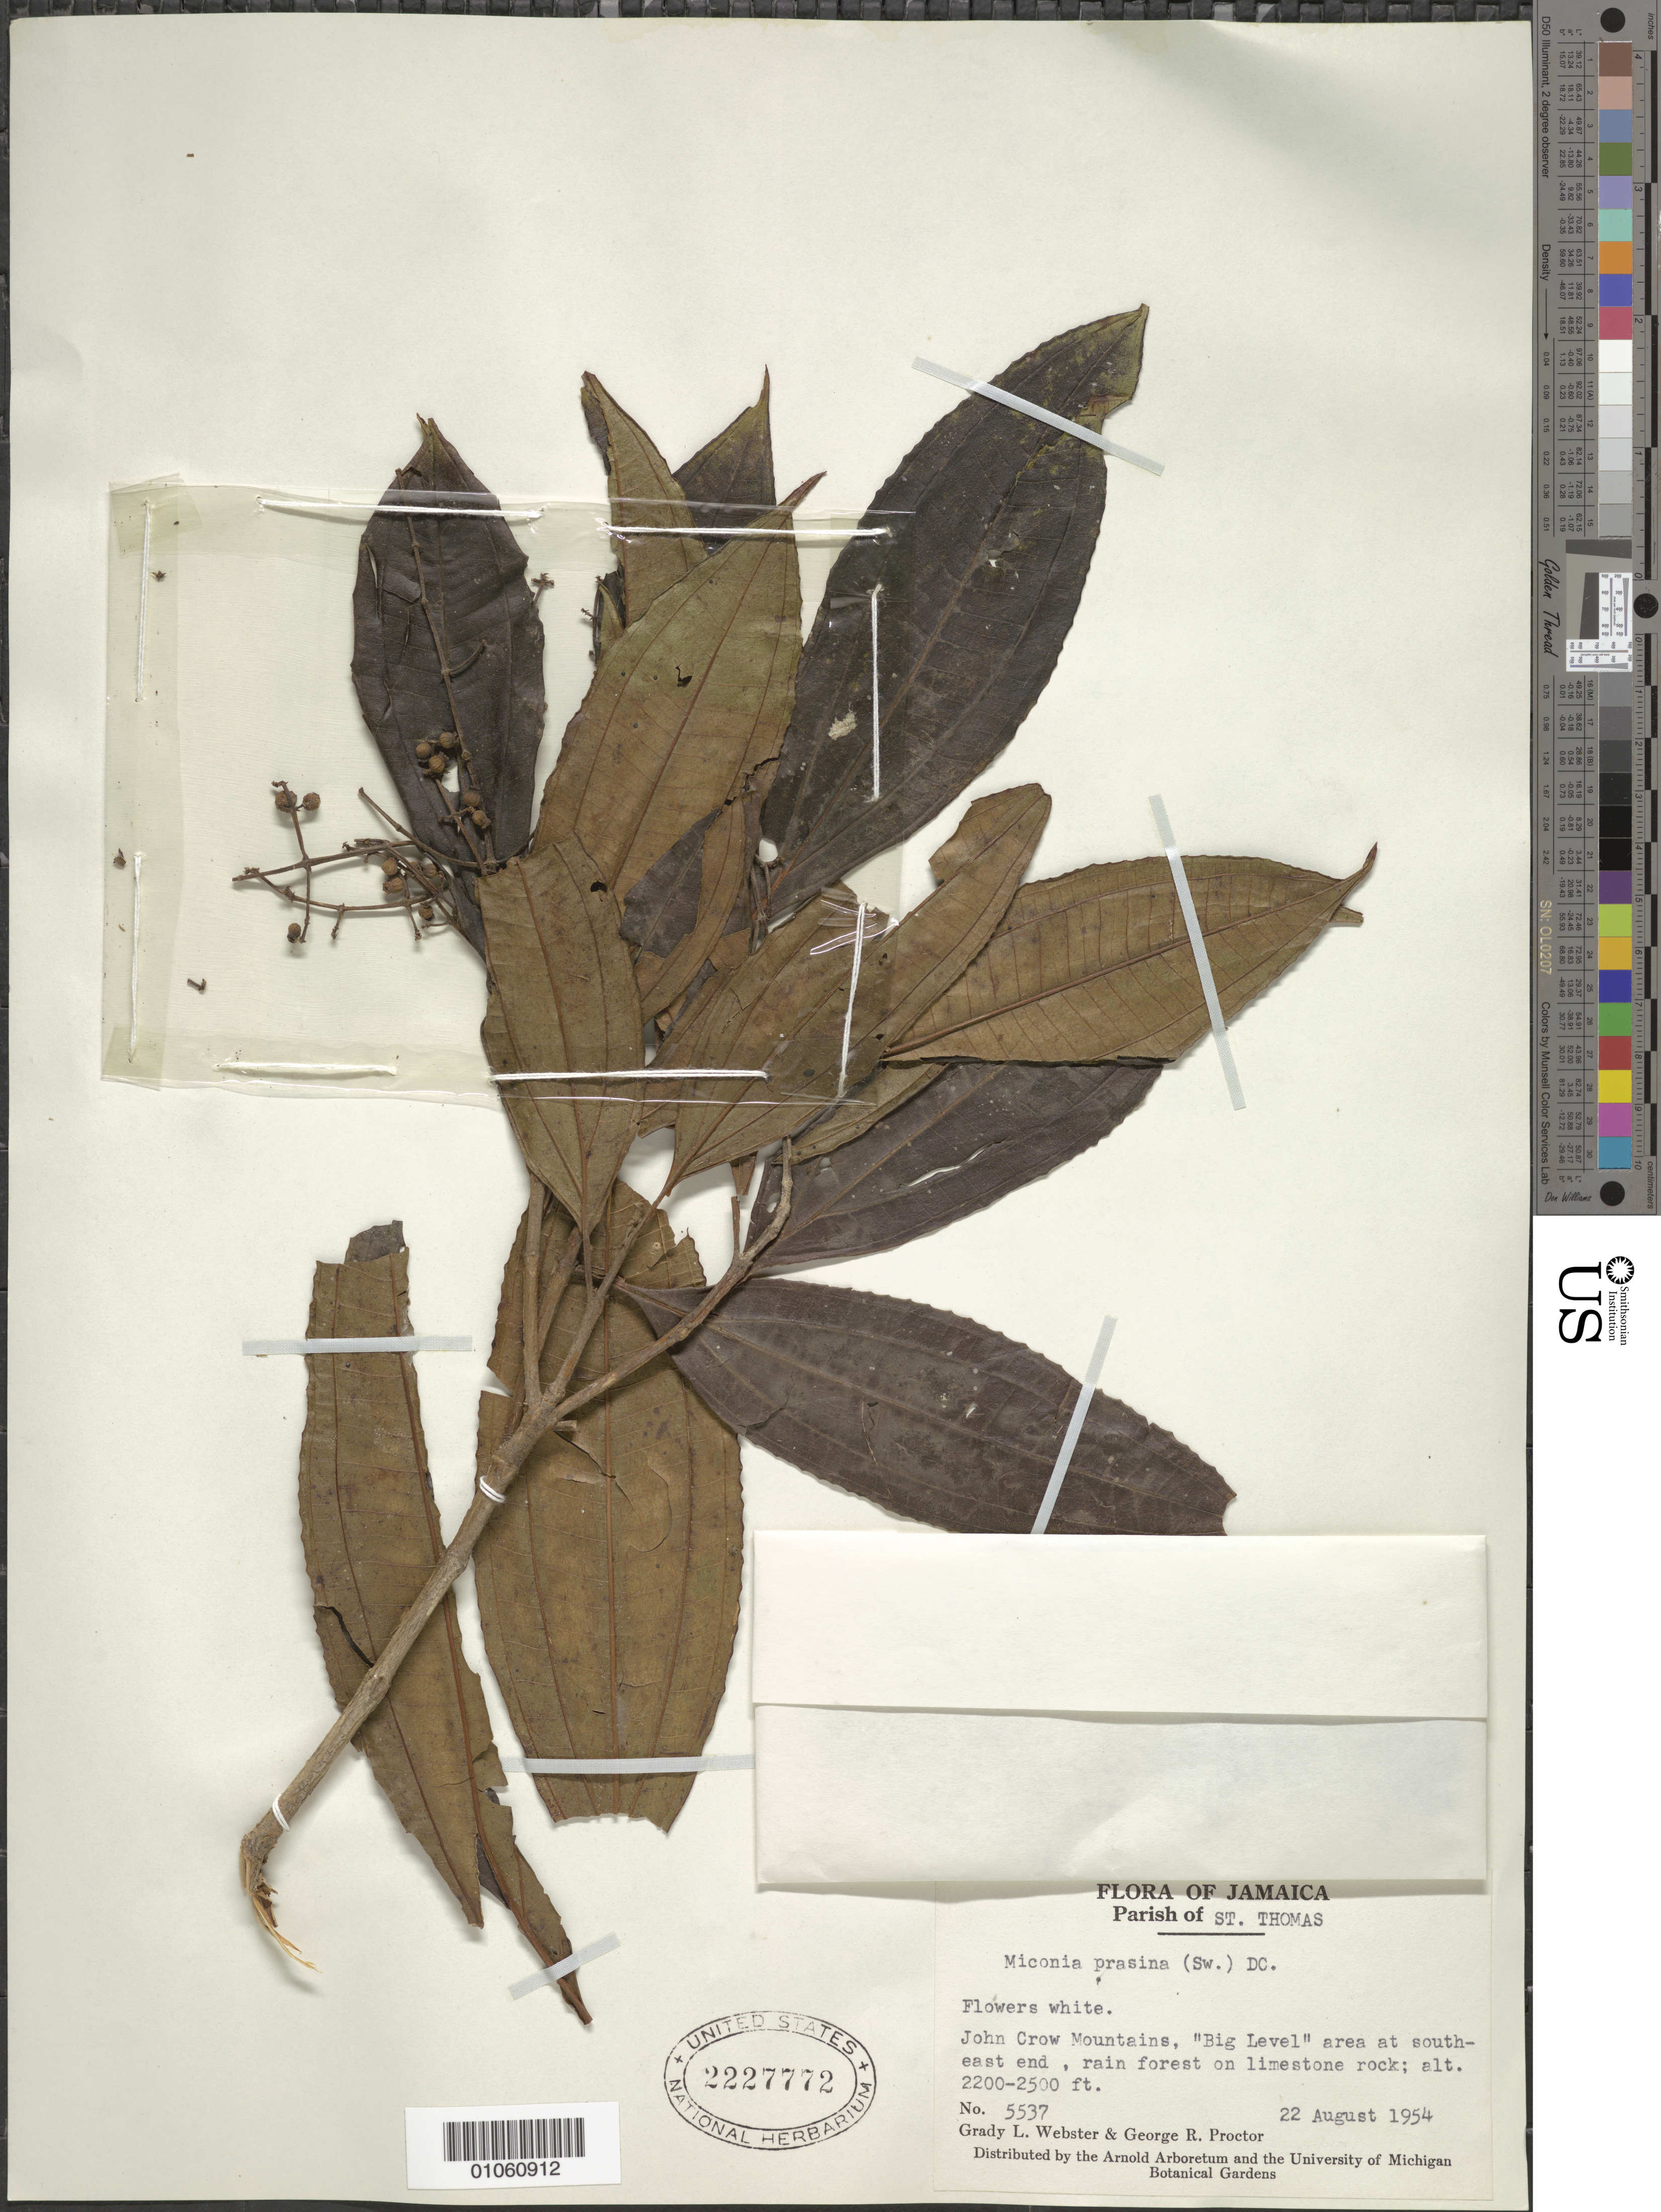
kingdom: Plantae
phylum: Tracheophyta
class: Magnoliopsida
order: Myrtales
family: Melastomataceae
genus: Miconia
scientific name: Miconia prasina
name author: (Sw.) DC.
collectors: G. L. Webster & G. R. Proctor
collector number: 5537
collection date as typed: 22 Aug 1954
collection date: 1954-08-22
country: Jamaica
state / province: Saint Thomas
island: Jamaica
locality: John Crow Mountains, "Big Level" area at SE end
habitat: Rainforest on limestone rock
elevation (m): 671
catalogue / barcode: US 2227772